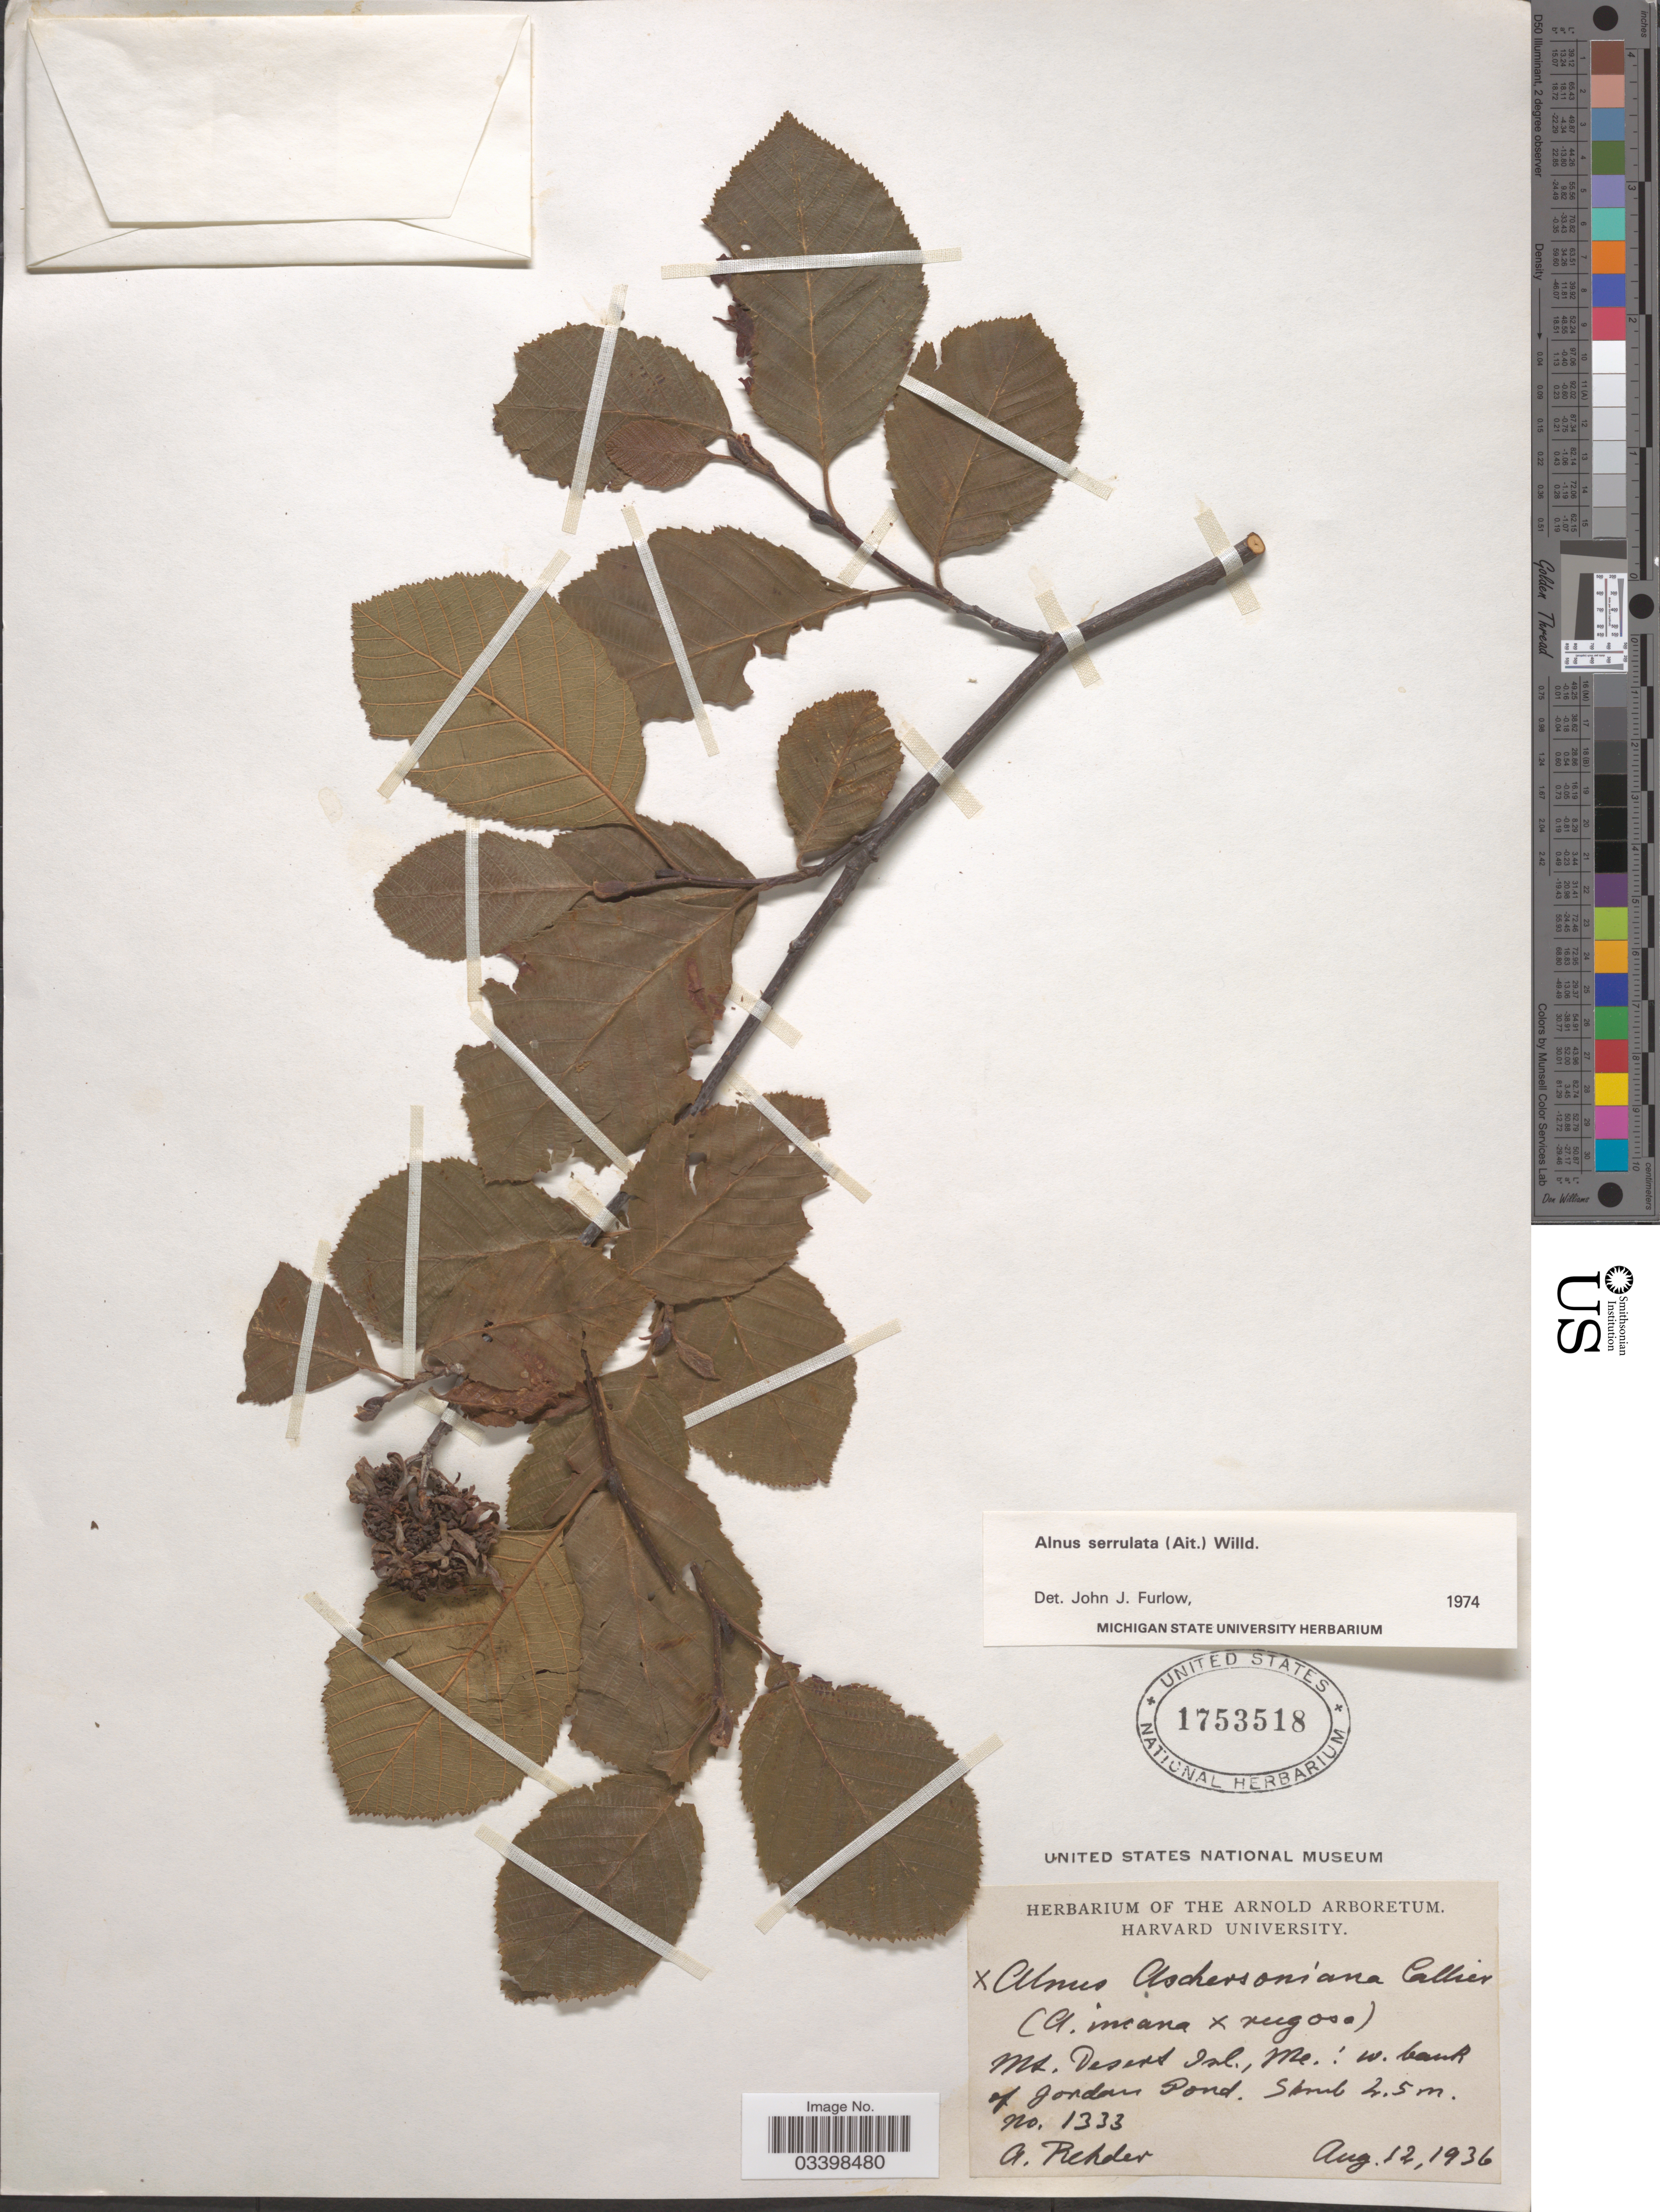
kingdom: Plantae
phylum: Tracheophyta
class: Magnoliopsida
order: Fagales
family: Betulaceae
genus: Alnus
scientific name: Alnus serrulata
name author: (Aiton) Willd.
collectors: A. Pichler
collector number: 1333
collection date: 1936-08-12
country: United States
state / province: Maine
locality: Mt. Desert Isl.: W. bank of Jordan Pond.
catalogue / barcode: US 1753518